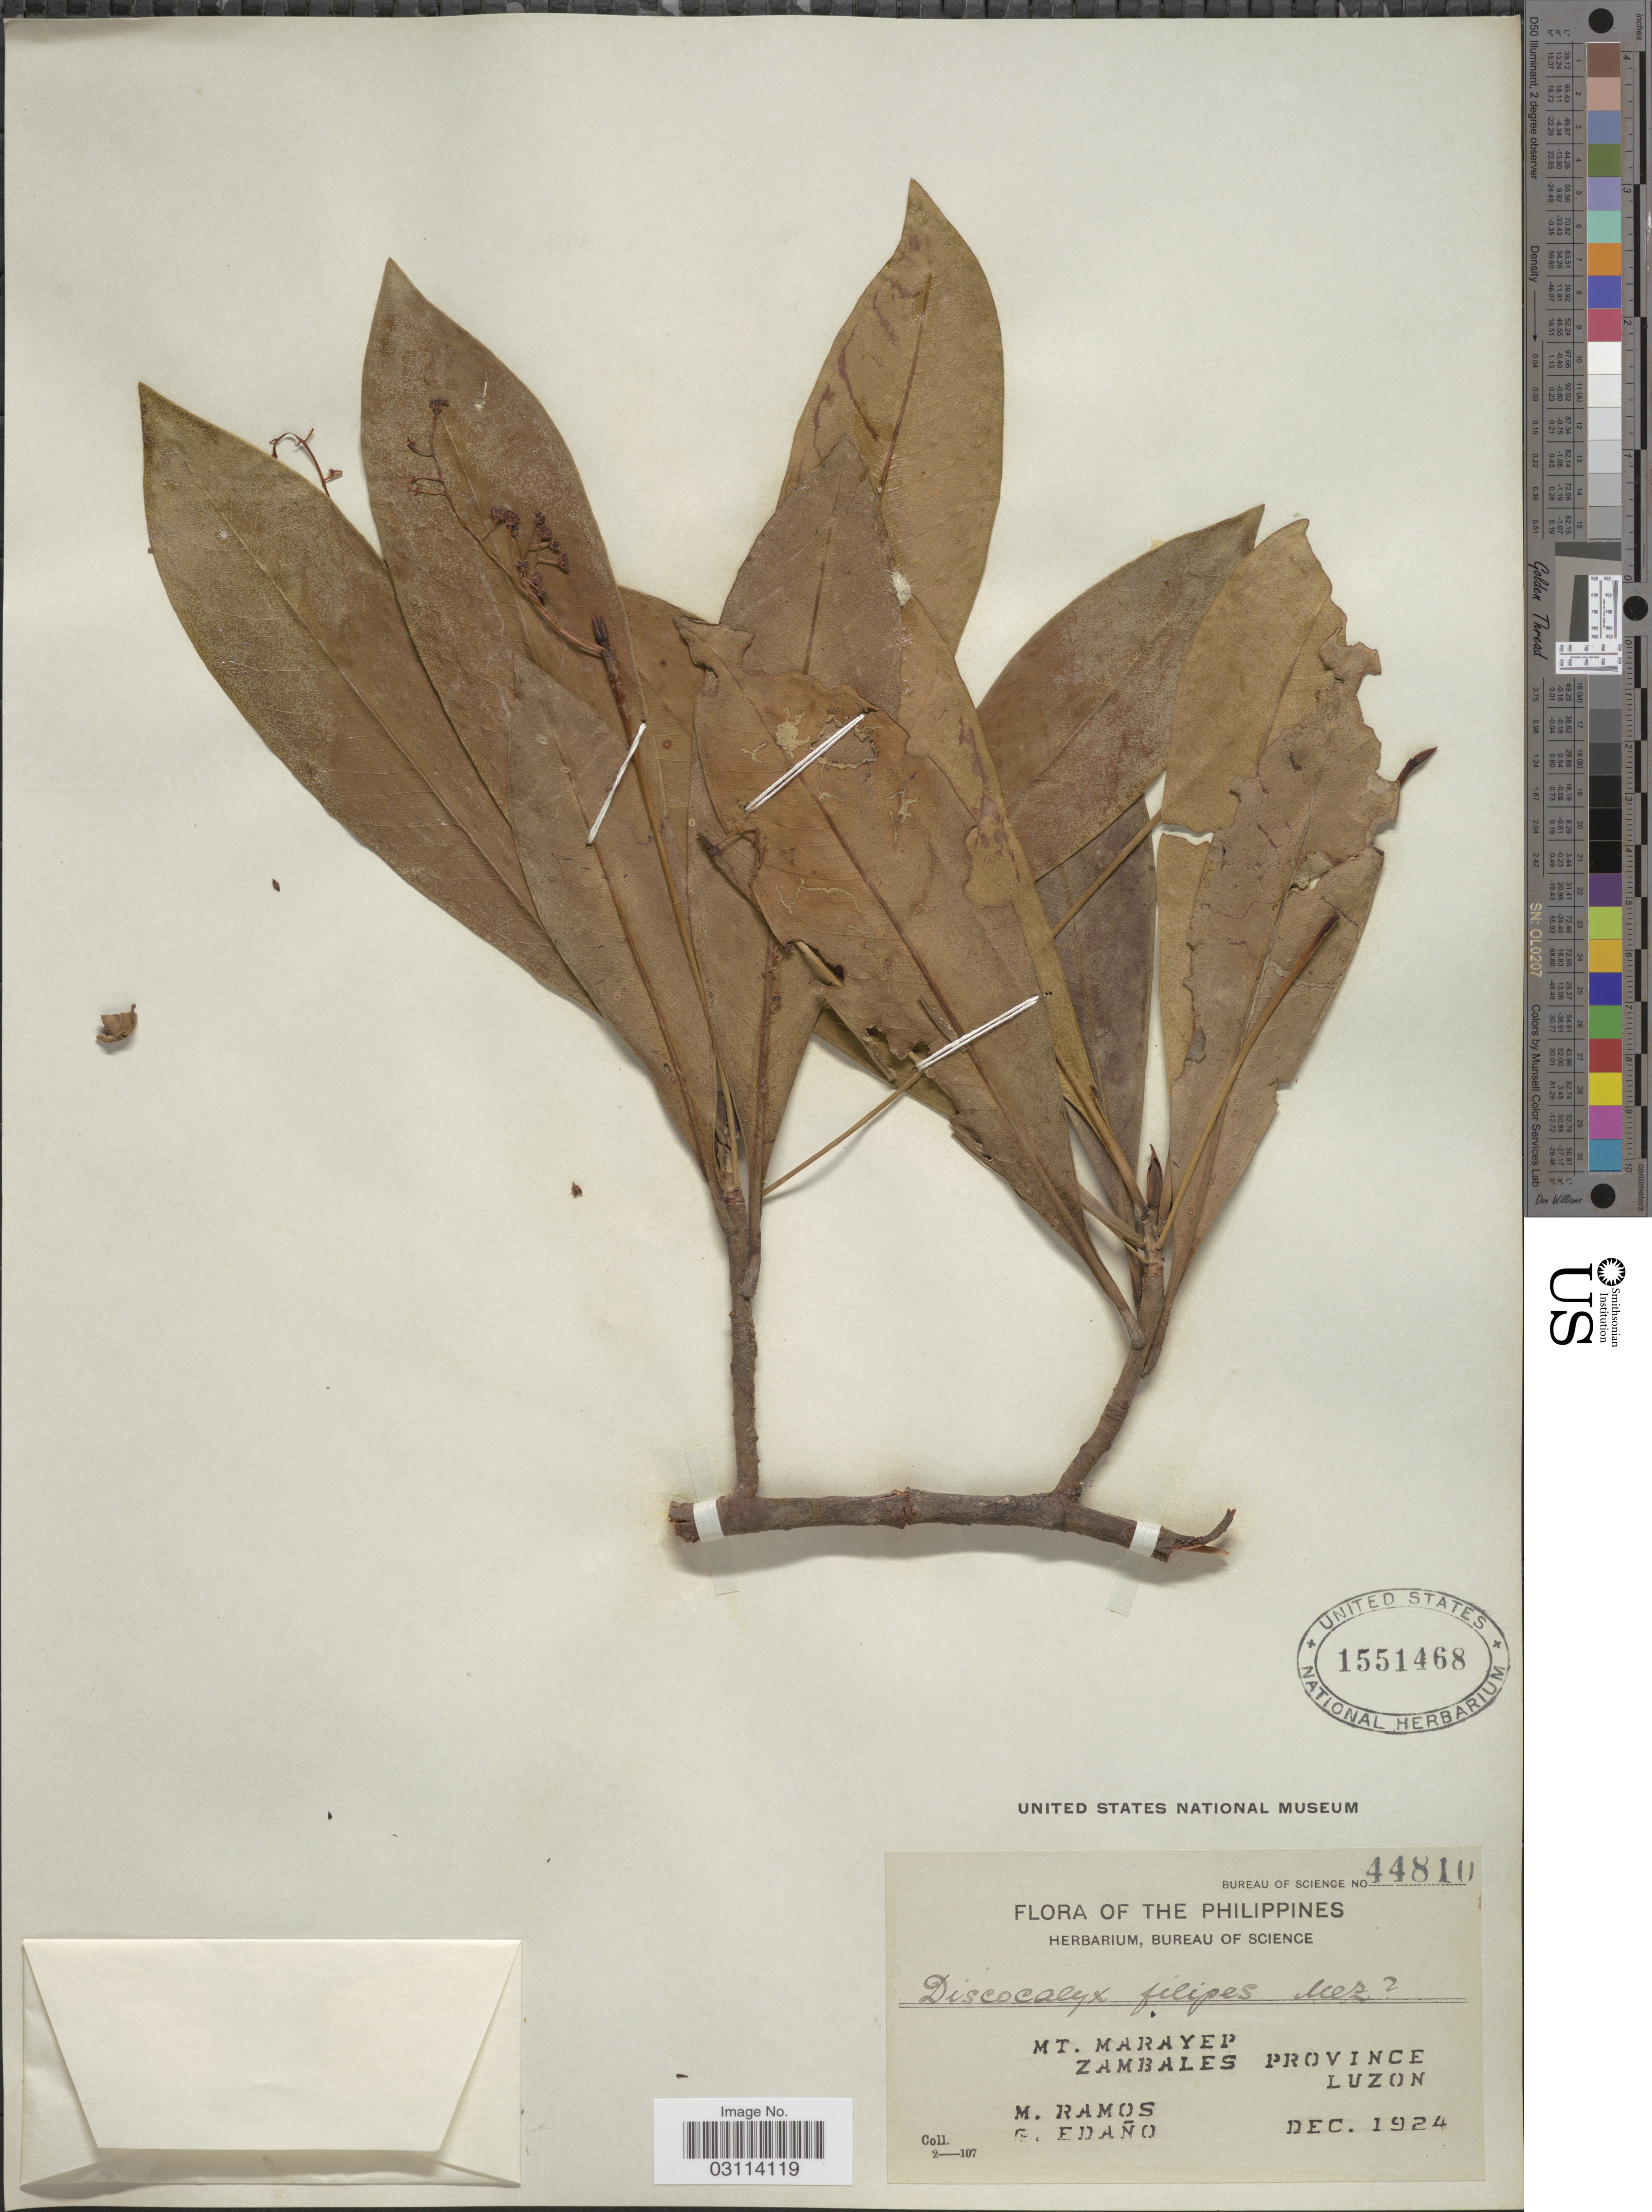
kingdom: Plantae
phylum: Tracheophyta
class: Magnoliopsida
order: Ericales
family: Primulaceae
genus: Discocalyx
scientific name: Discocalyx filipes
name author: Mez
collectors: M. Ramos & G. Edaño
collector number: Bureau of Science 44810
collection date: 1924-12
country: Philippines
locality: Mt. Marayep, Zambales Province, Luzon.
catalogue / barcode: US 1551468